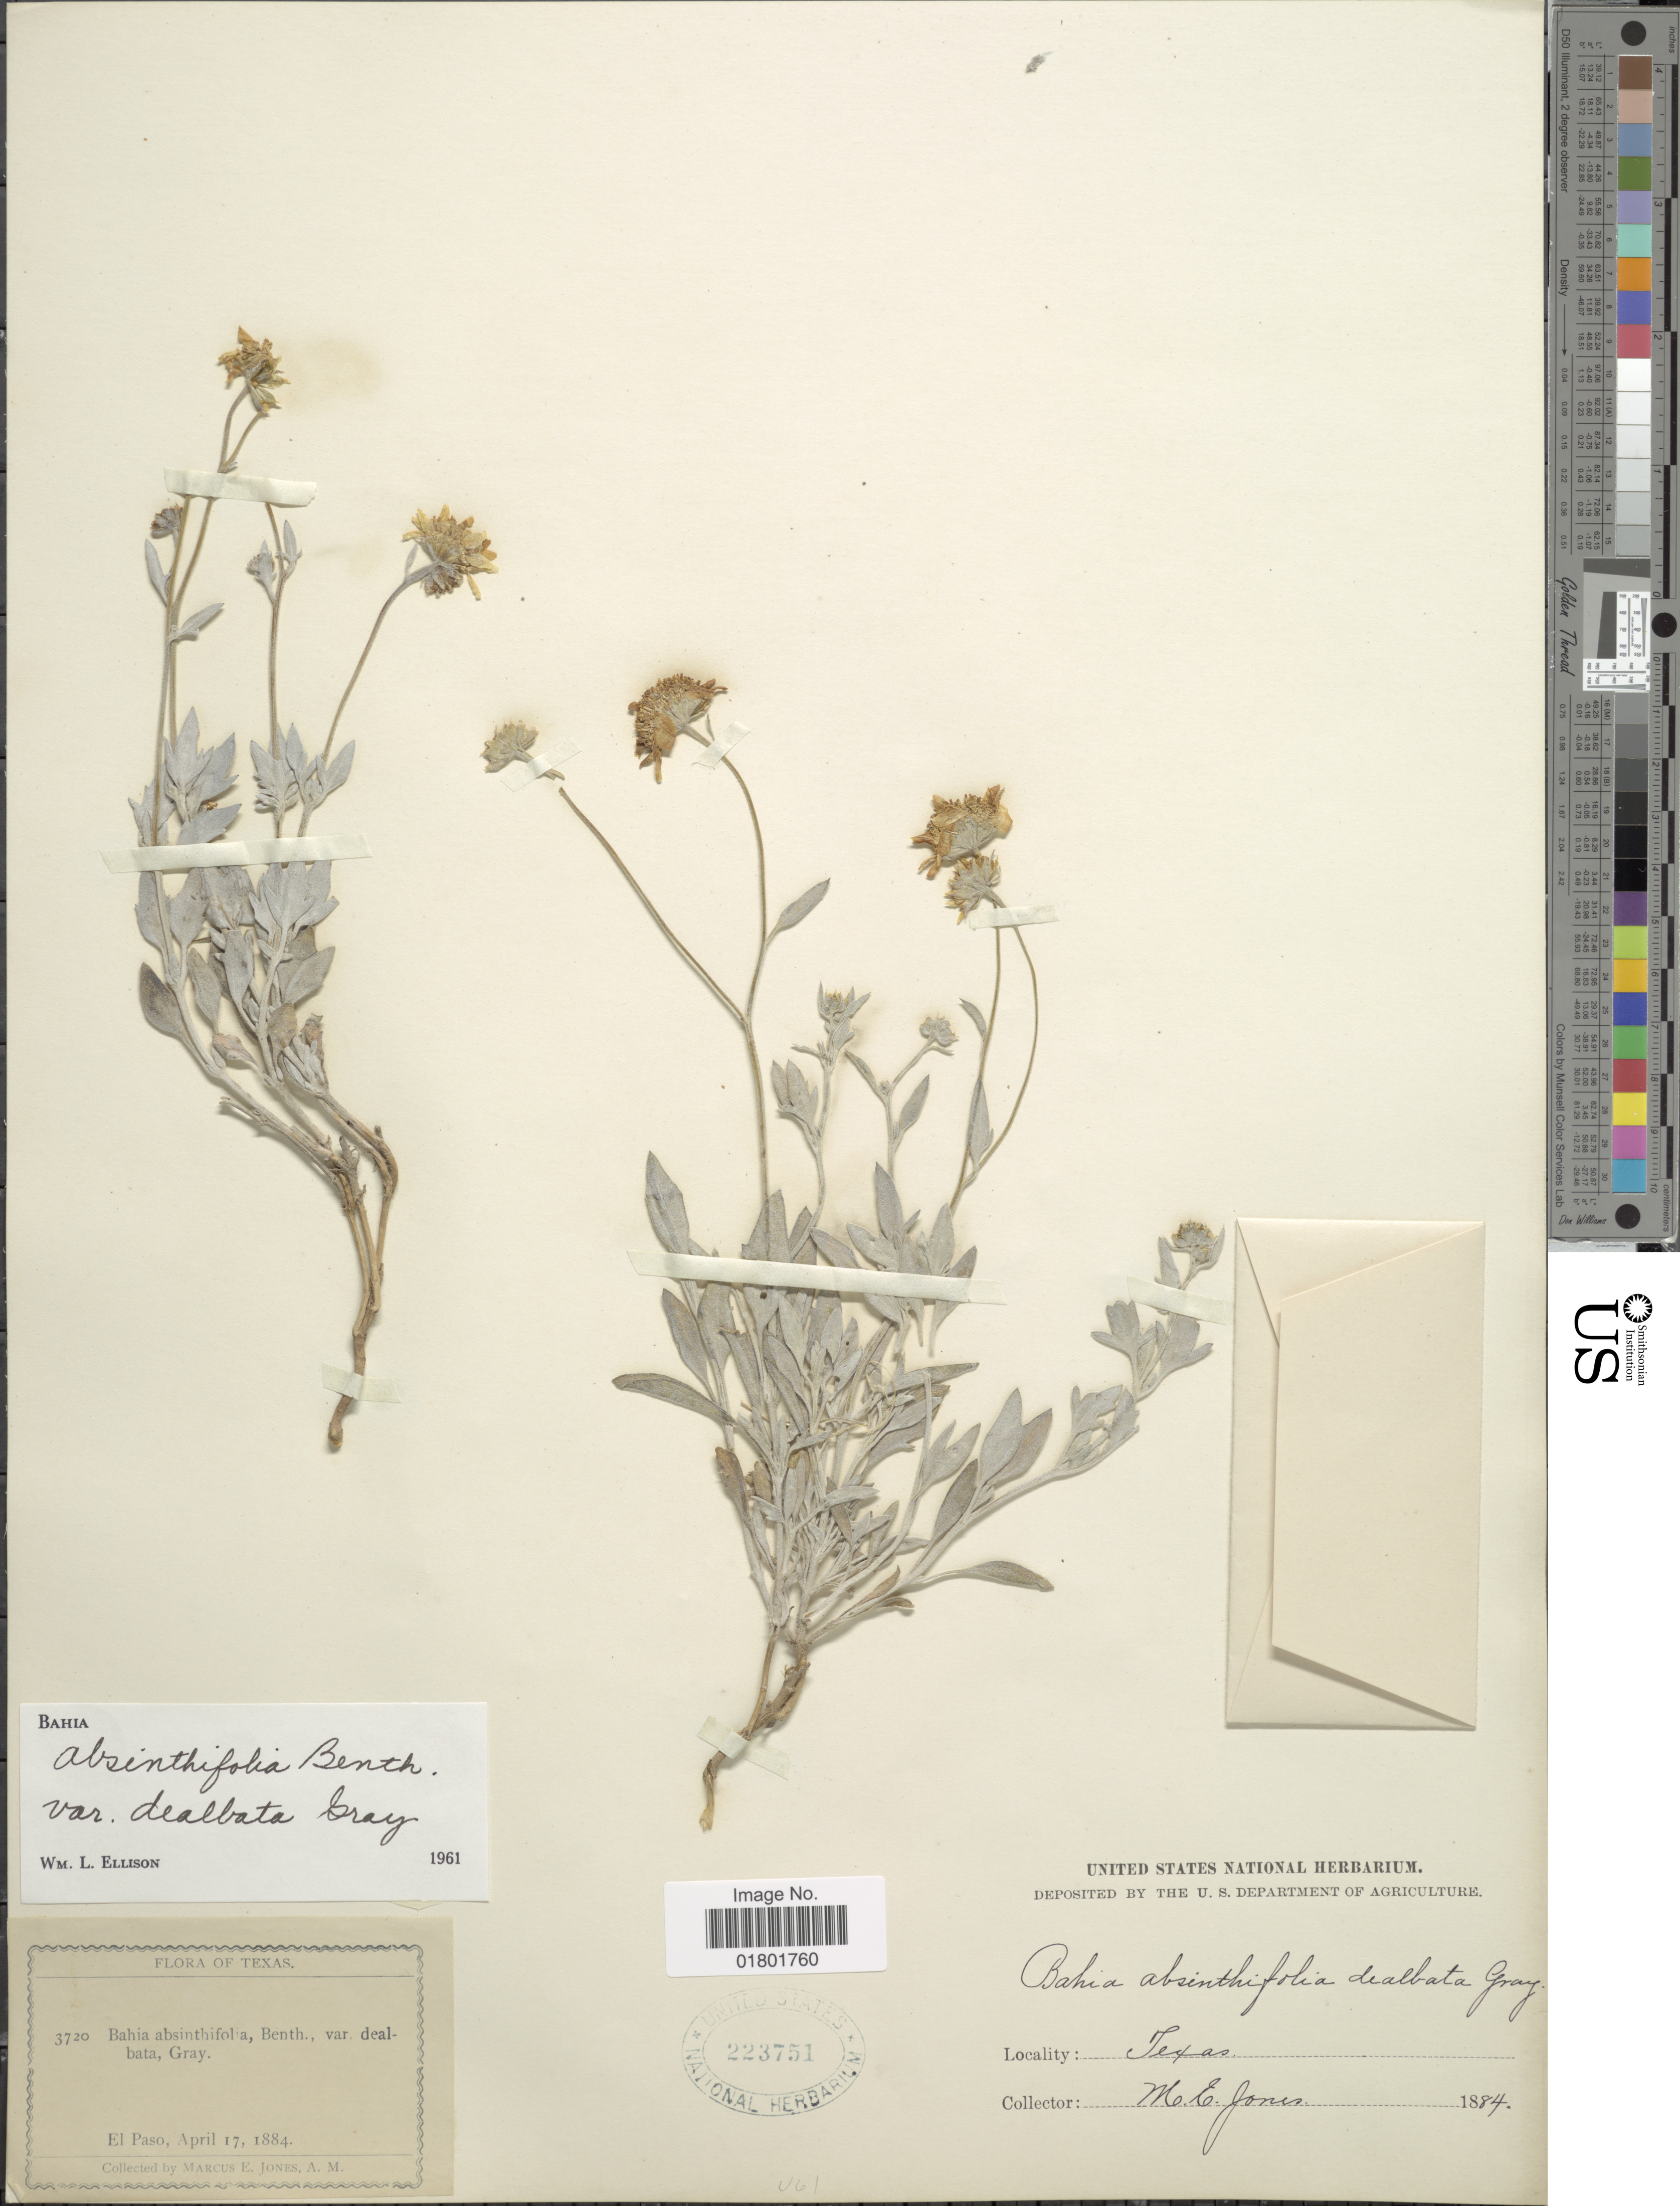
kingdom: Plantae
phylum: Tracheophyta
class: Magnoliopsida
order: Asterales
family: Asteraceae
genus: Bahia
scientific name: Bahia absinthifolia var. dealbata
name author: A. Gray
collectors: M. E. Jones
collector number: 3720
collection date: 1884-04-17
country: United States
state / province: Texas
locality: El Paso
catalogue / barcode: US 223751